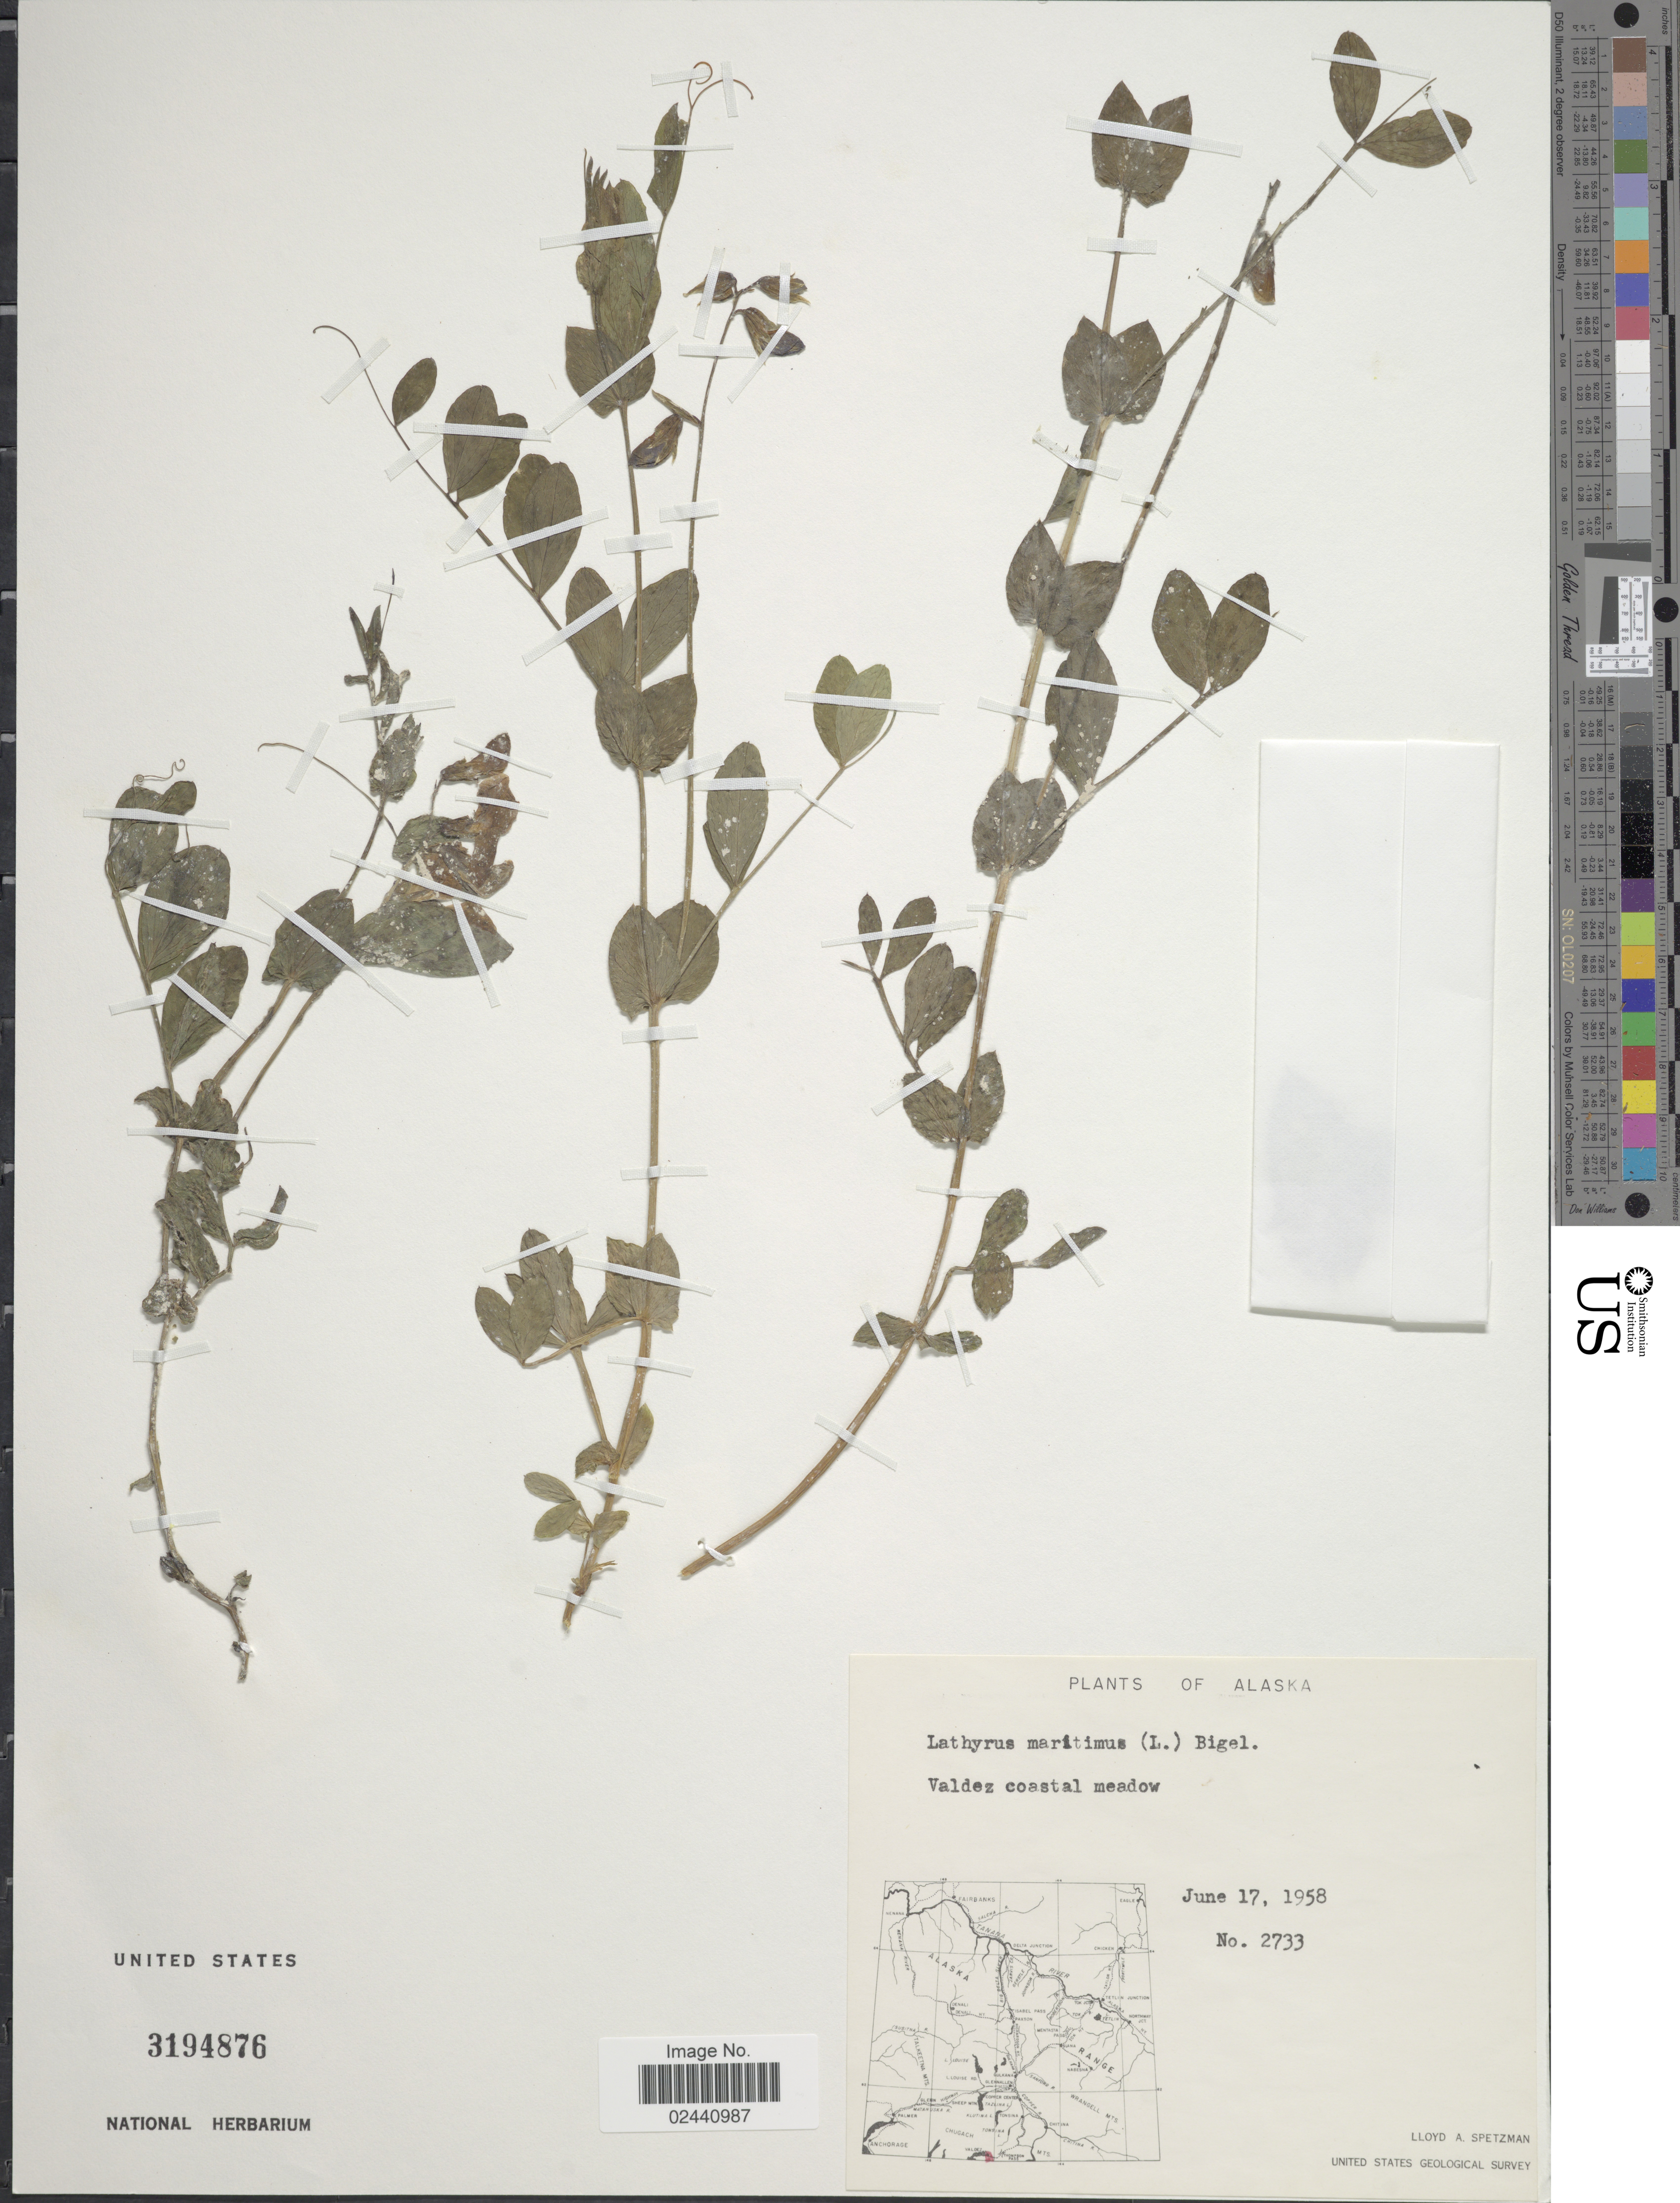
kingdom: Plantae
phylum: Tracheophyta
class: Magnoliopsida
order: Fabales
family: Fabaceae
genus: Lathyrus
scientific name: Lathyrus maritimus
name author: Torr.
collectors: L. Spetzman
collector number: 2733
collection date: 1958-06-17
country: United States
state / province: Alaska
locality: Valdez coastal meadow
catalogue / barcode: US 3194876